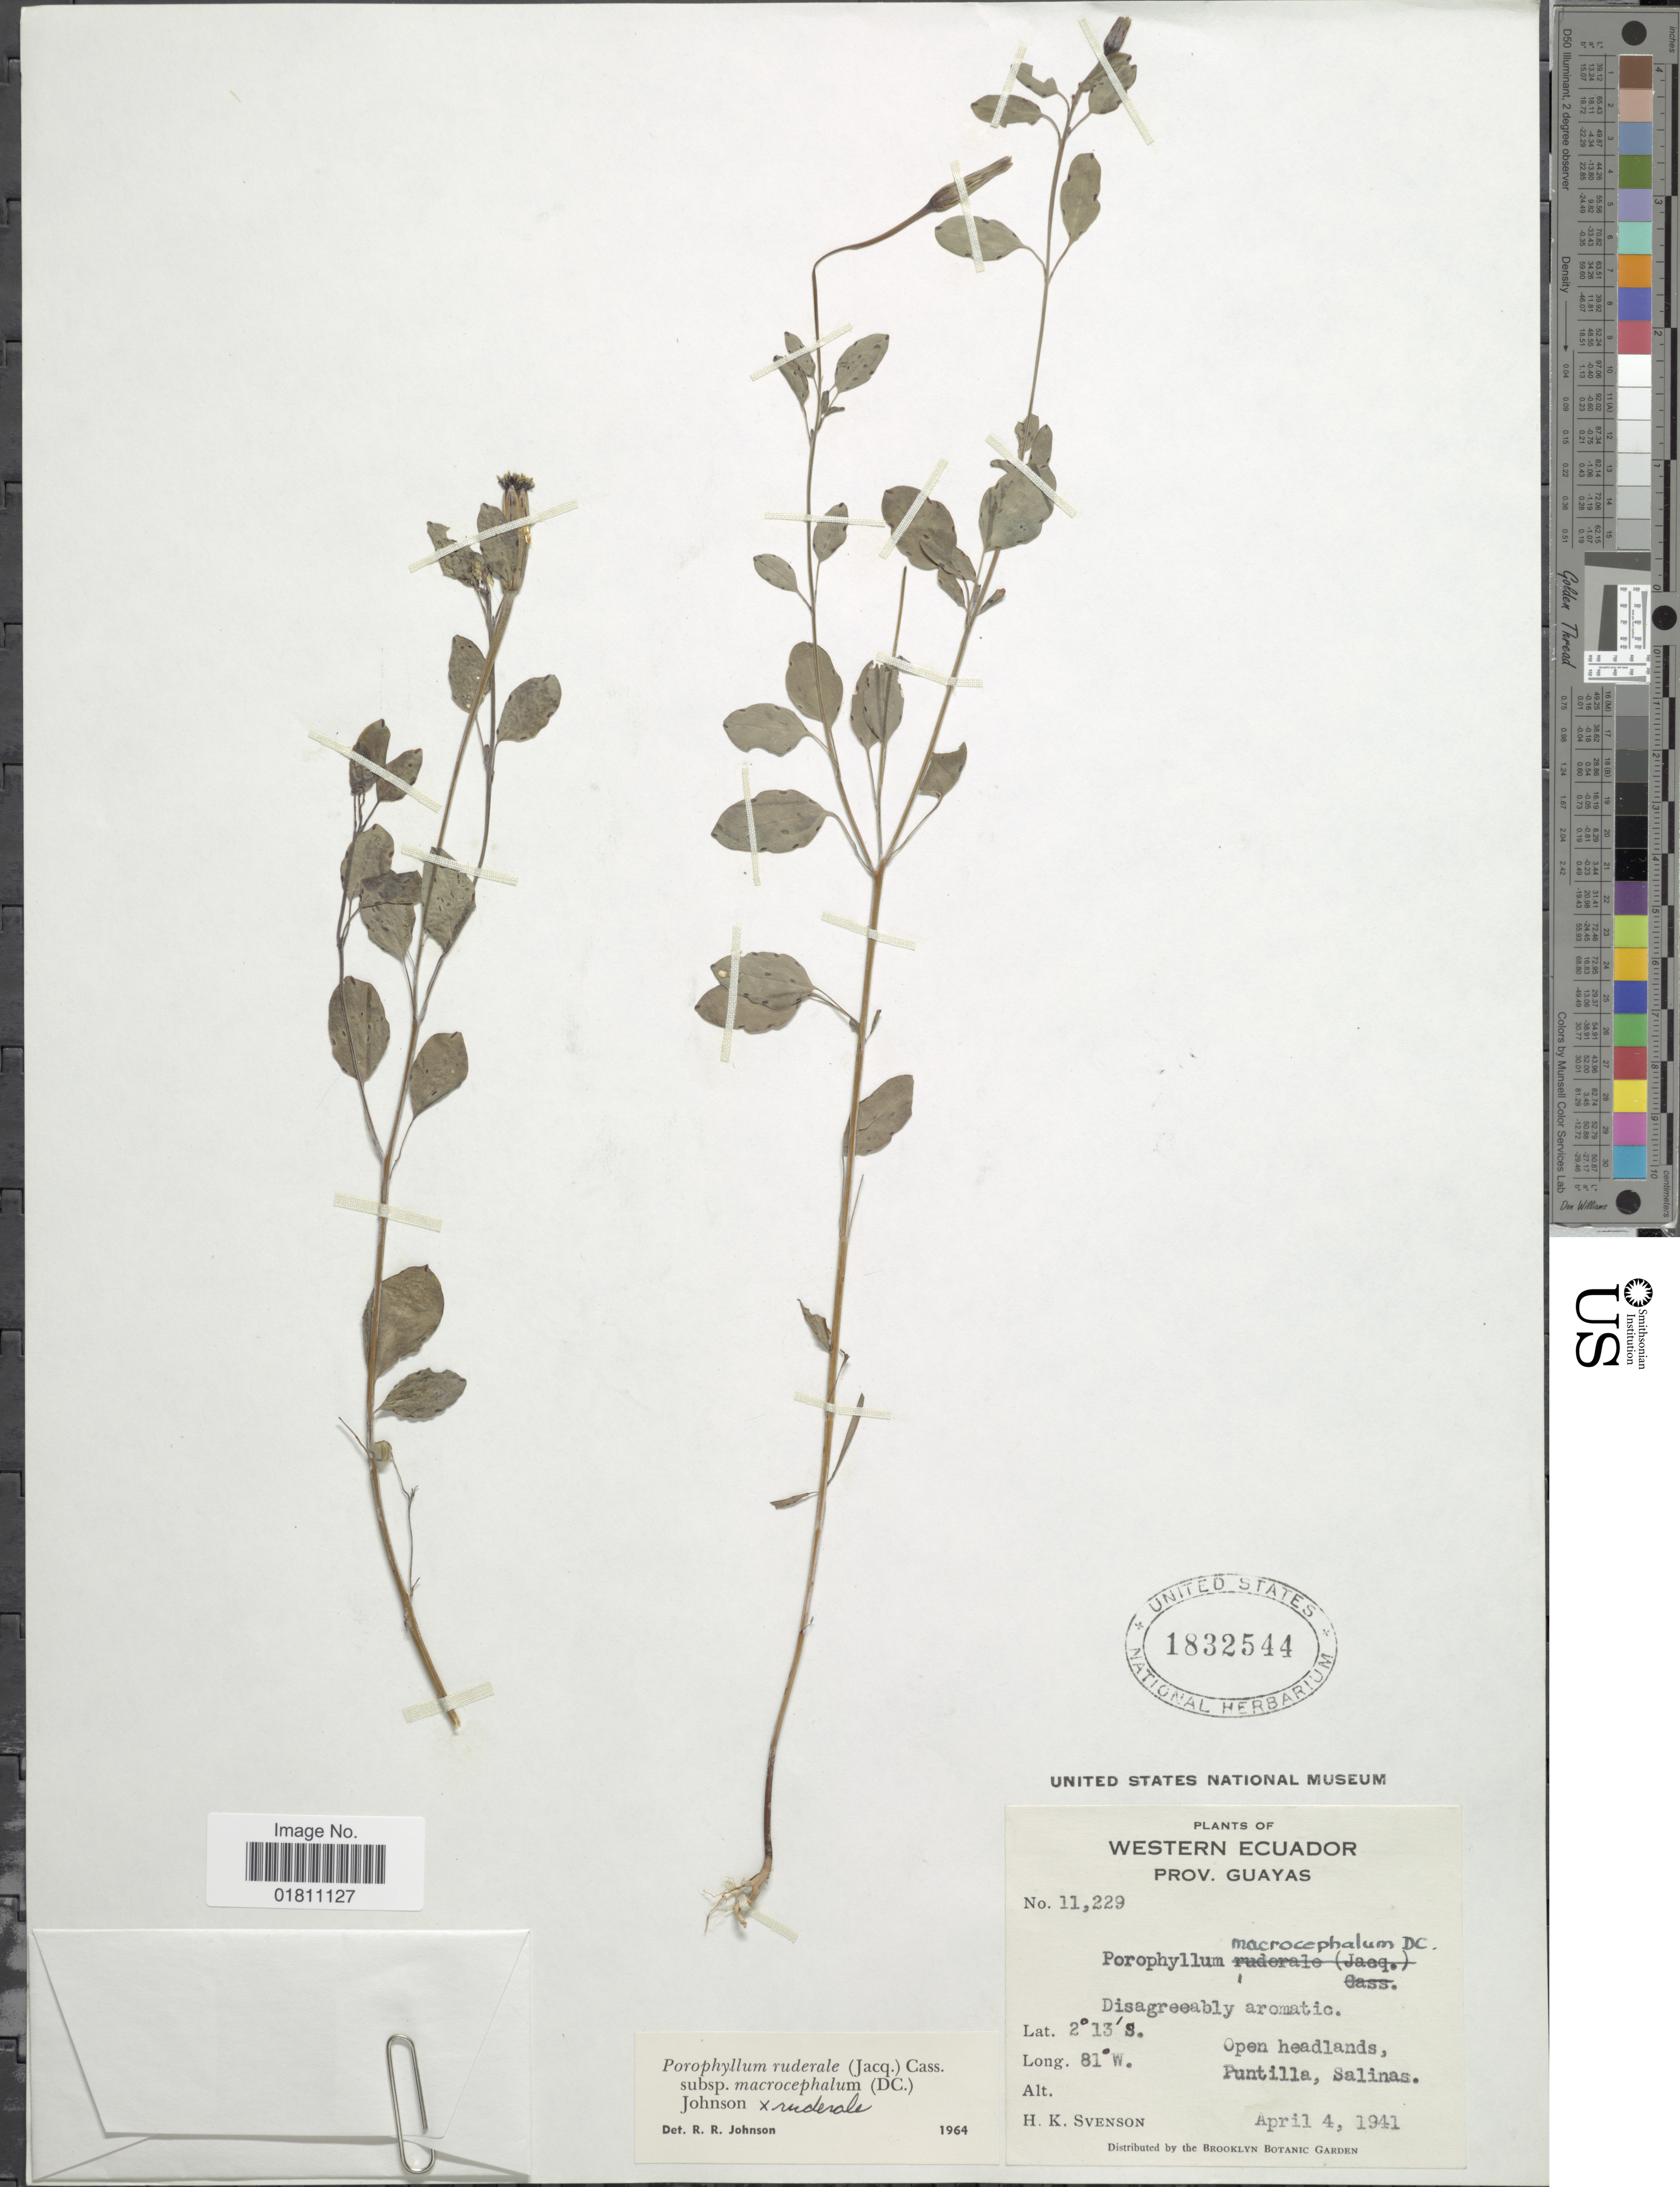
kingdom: Plantae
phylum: Tracheophyta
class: Magnoliopsida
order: Asterales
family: Asteraceae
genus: Porophyllum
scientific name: Porophyllum ruderale subsp. ruderale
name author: (Jacq.) Cass.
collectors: H. K. Svenson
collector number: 11229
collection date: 1941-04-04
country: Ecuador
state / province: Guayas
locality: Western Ecuador, Open headlands, Puntilla, Salinas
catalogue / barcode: US 1832544